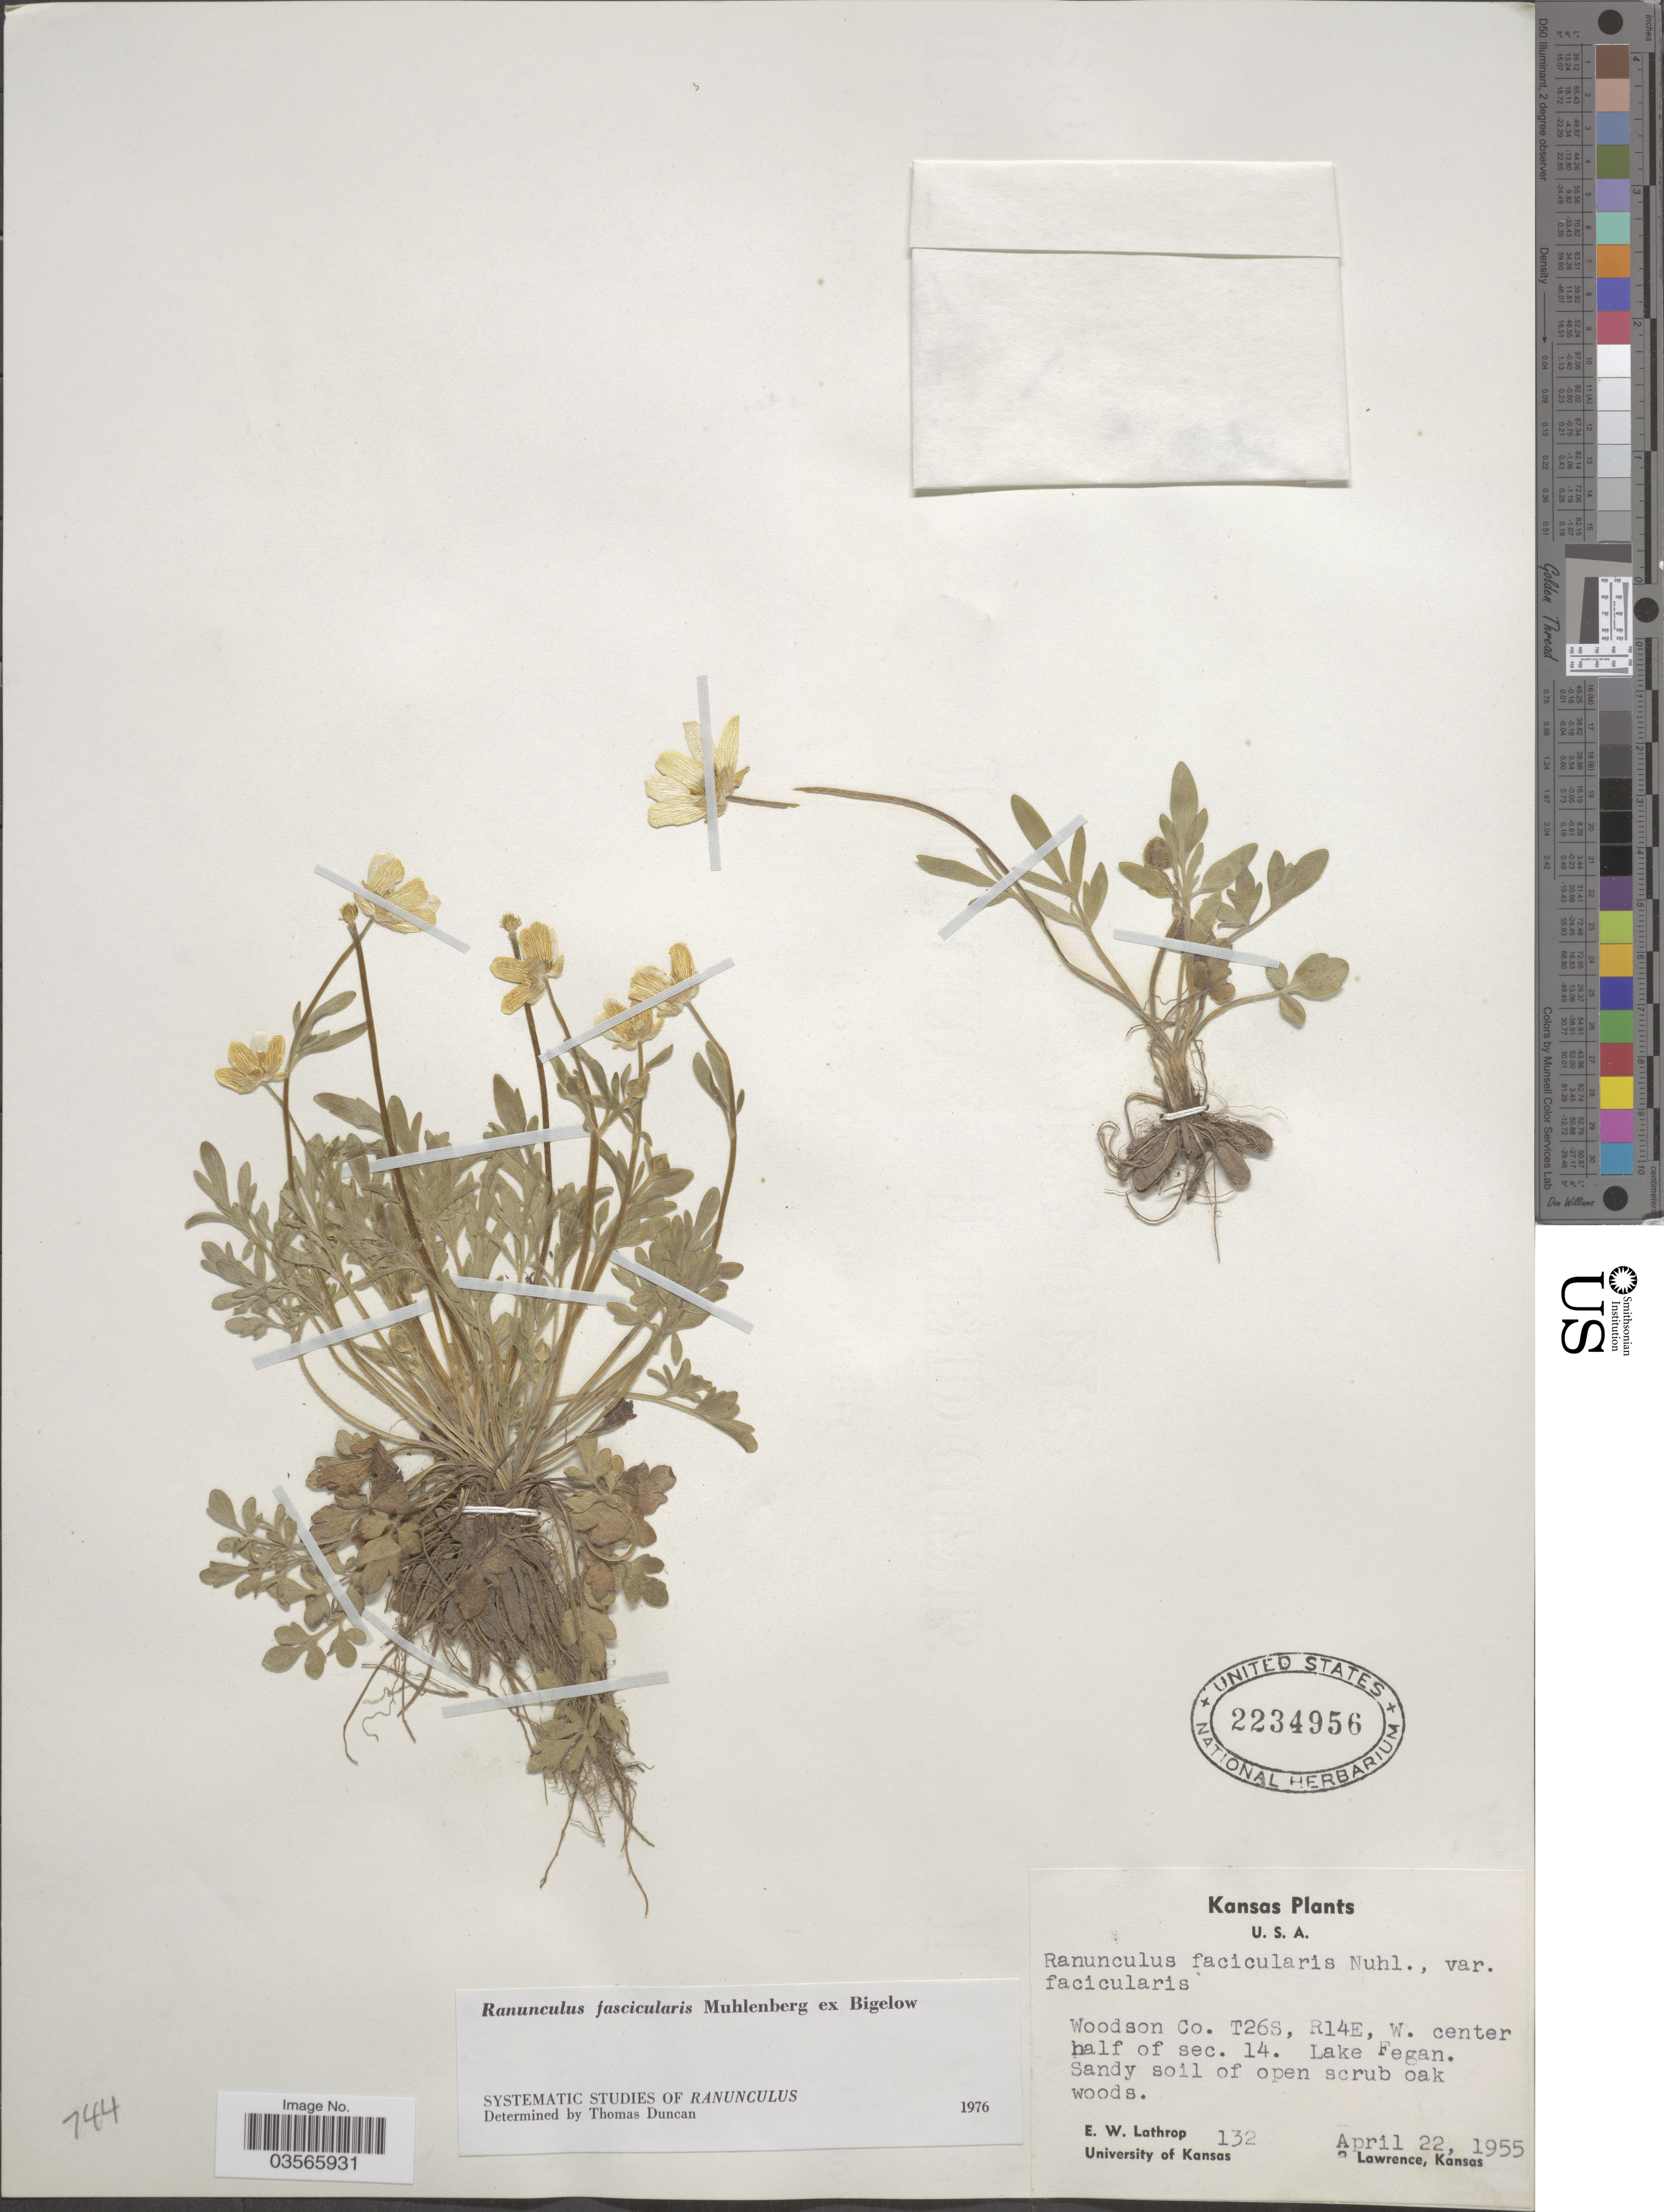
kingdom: Plantae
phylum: Tracheophyta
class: Magnoliopsida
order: Ranunculales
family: Ranunculaceae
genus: Ranunculus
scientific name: Ranunculus fascicularis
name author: Muhl. ex Bigelow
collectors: E. W. Lathrop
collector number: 132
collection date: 1955-04-22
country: United States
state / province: Kansas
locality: Woodson Co. T26S, R14E, W. center half of sec. 14. Lake Fegan.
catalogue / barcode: US 2234956